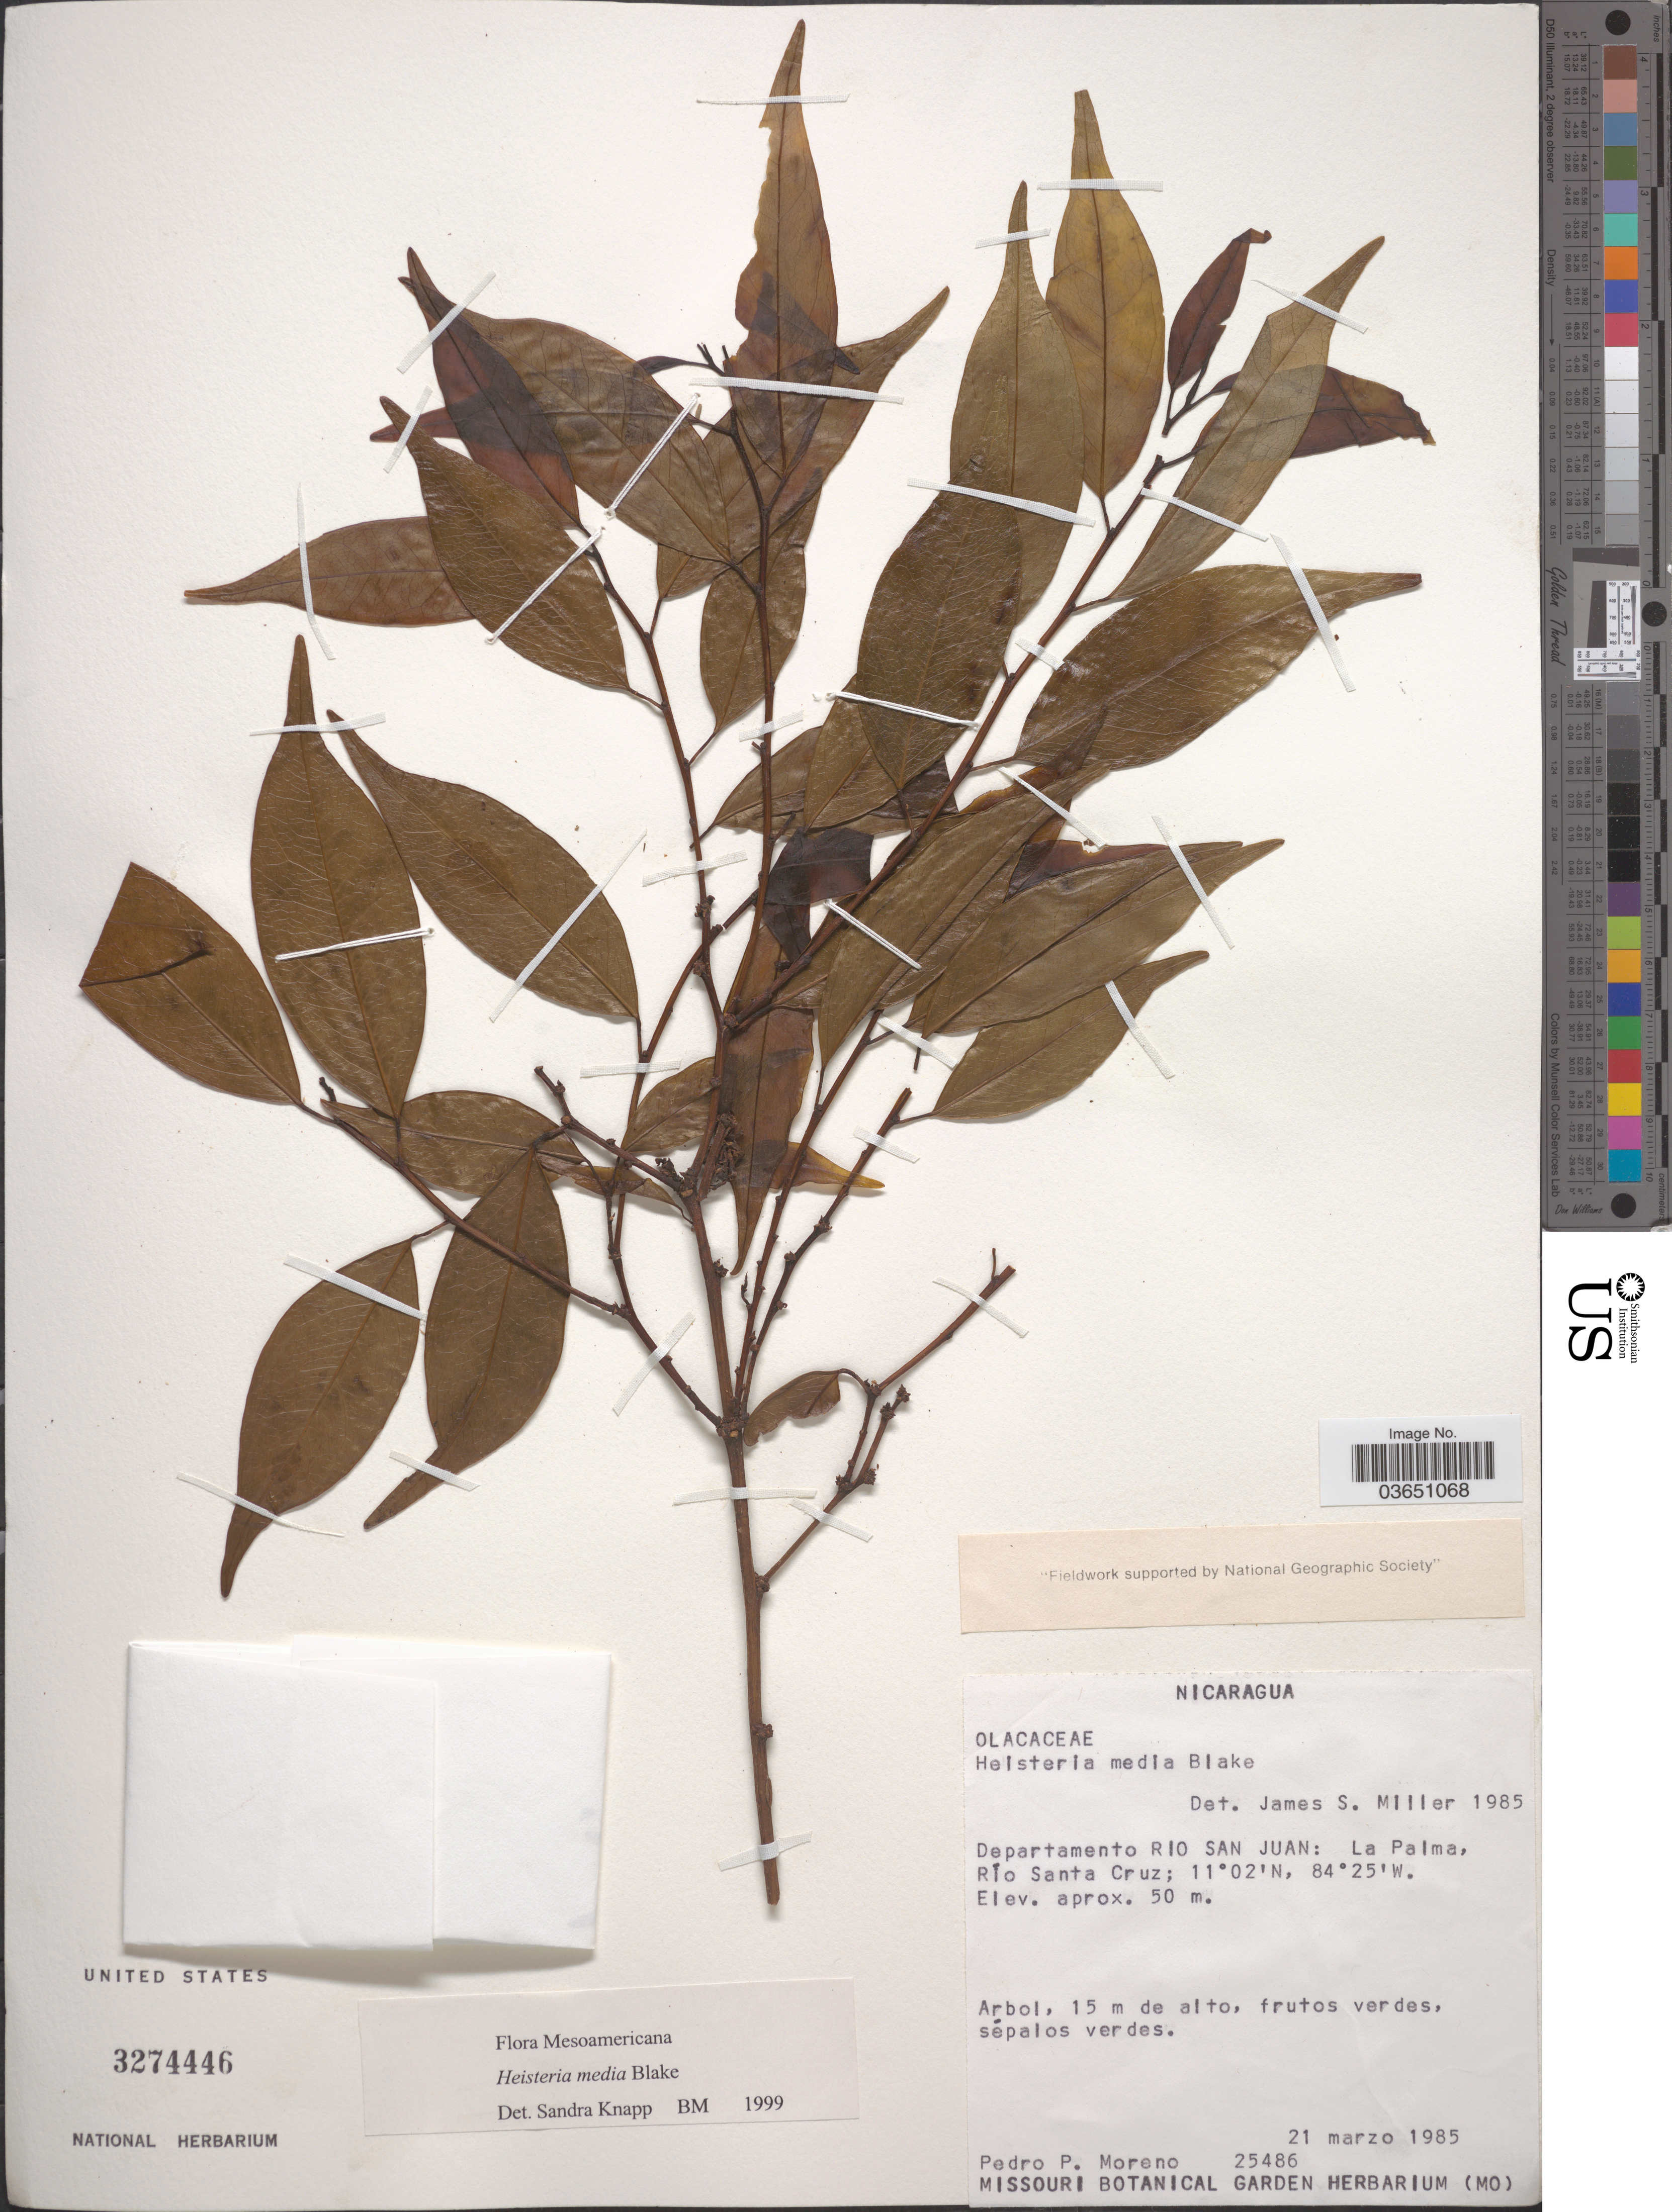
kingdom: Plantae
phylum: Tracheophyta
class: Magnoliopsida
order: Santalales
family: Erythropalaceae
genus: Heisteria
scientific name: Heisteria media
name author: S.F. Blake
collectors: P. Moreno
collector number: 25486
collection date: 1985-03-21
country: Nicaragua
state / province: Rio San Juan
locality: Departamento Rio San Juan: La Palma, Río Santa Cruz.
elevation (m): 50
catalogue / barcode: US 3274446